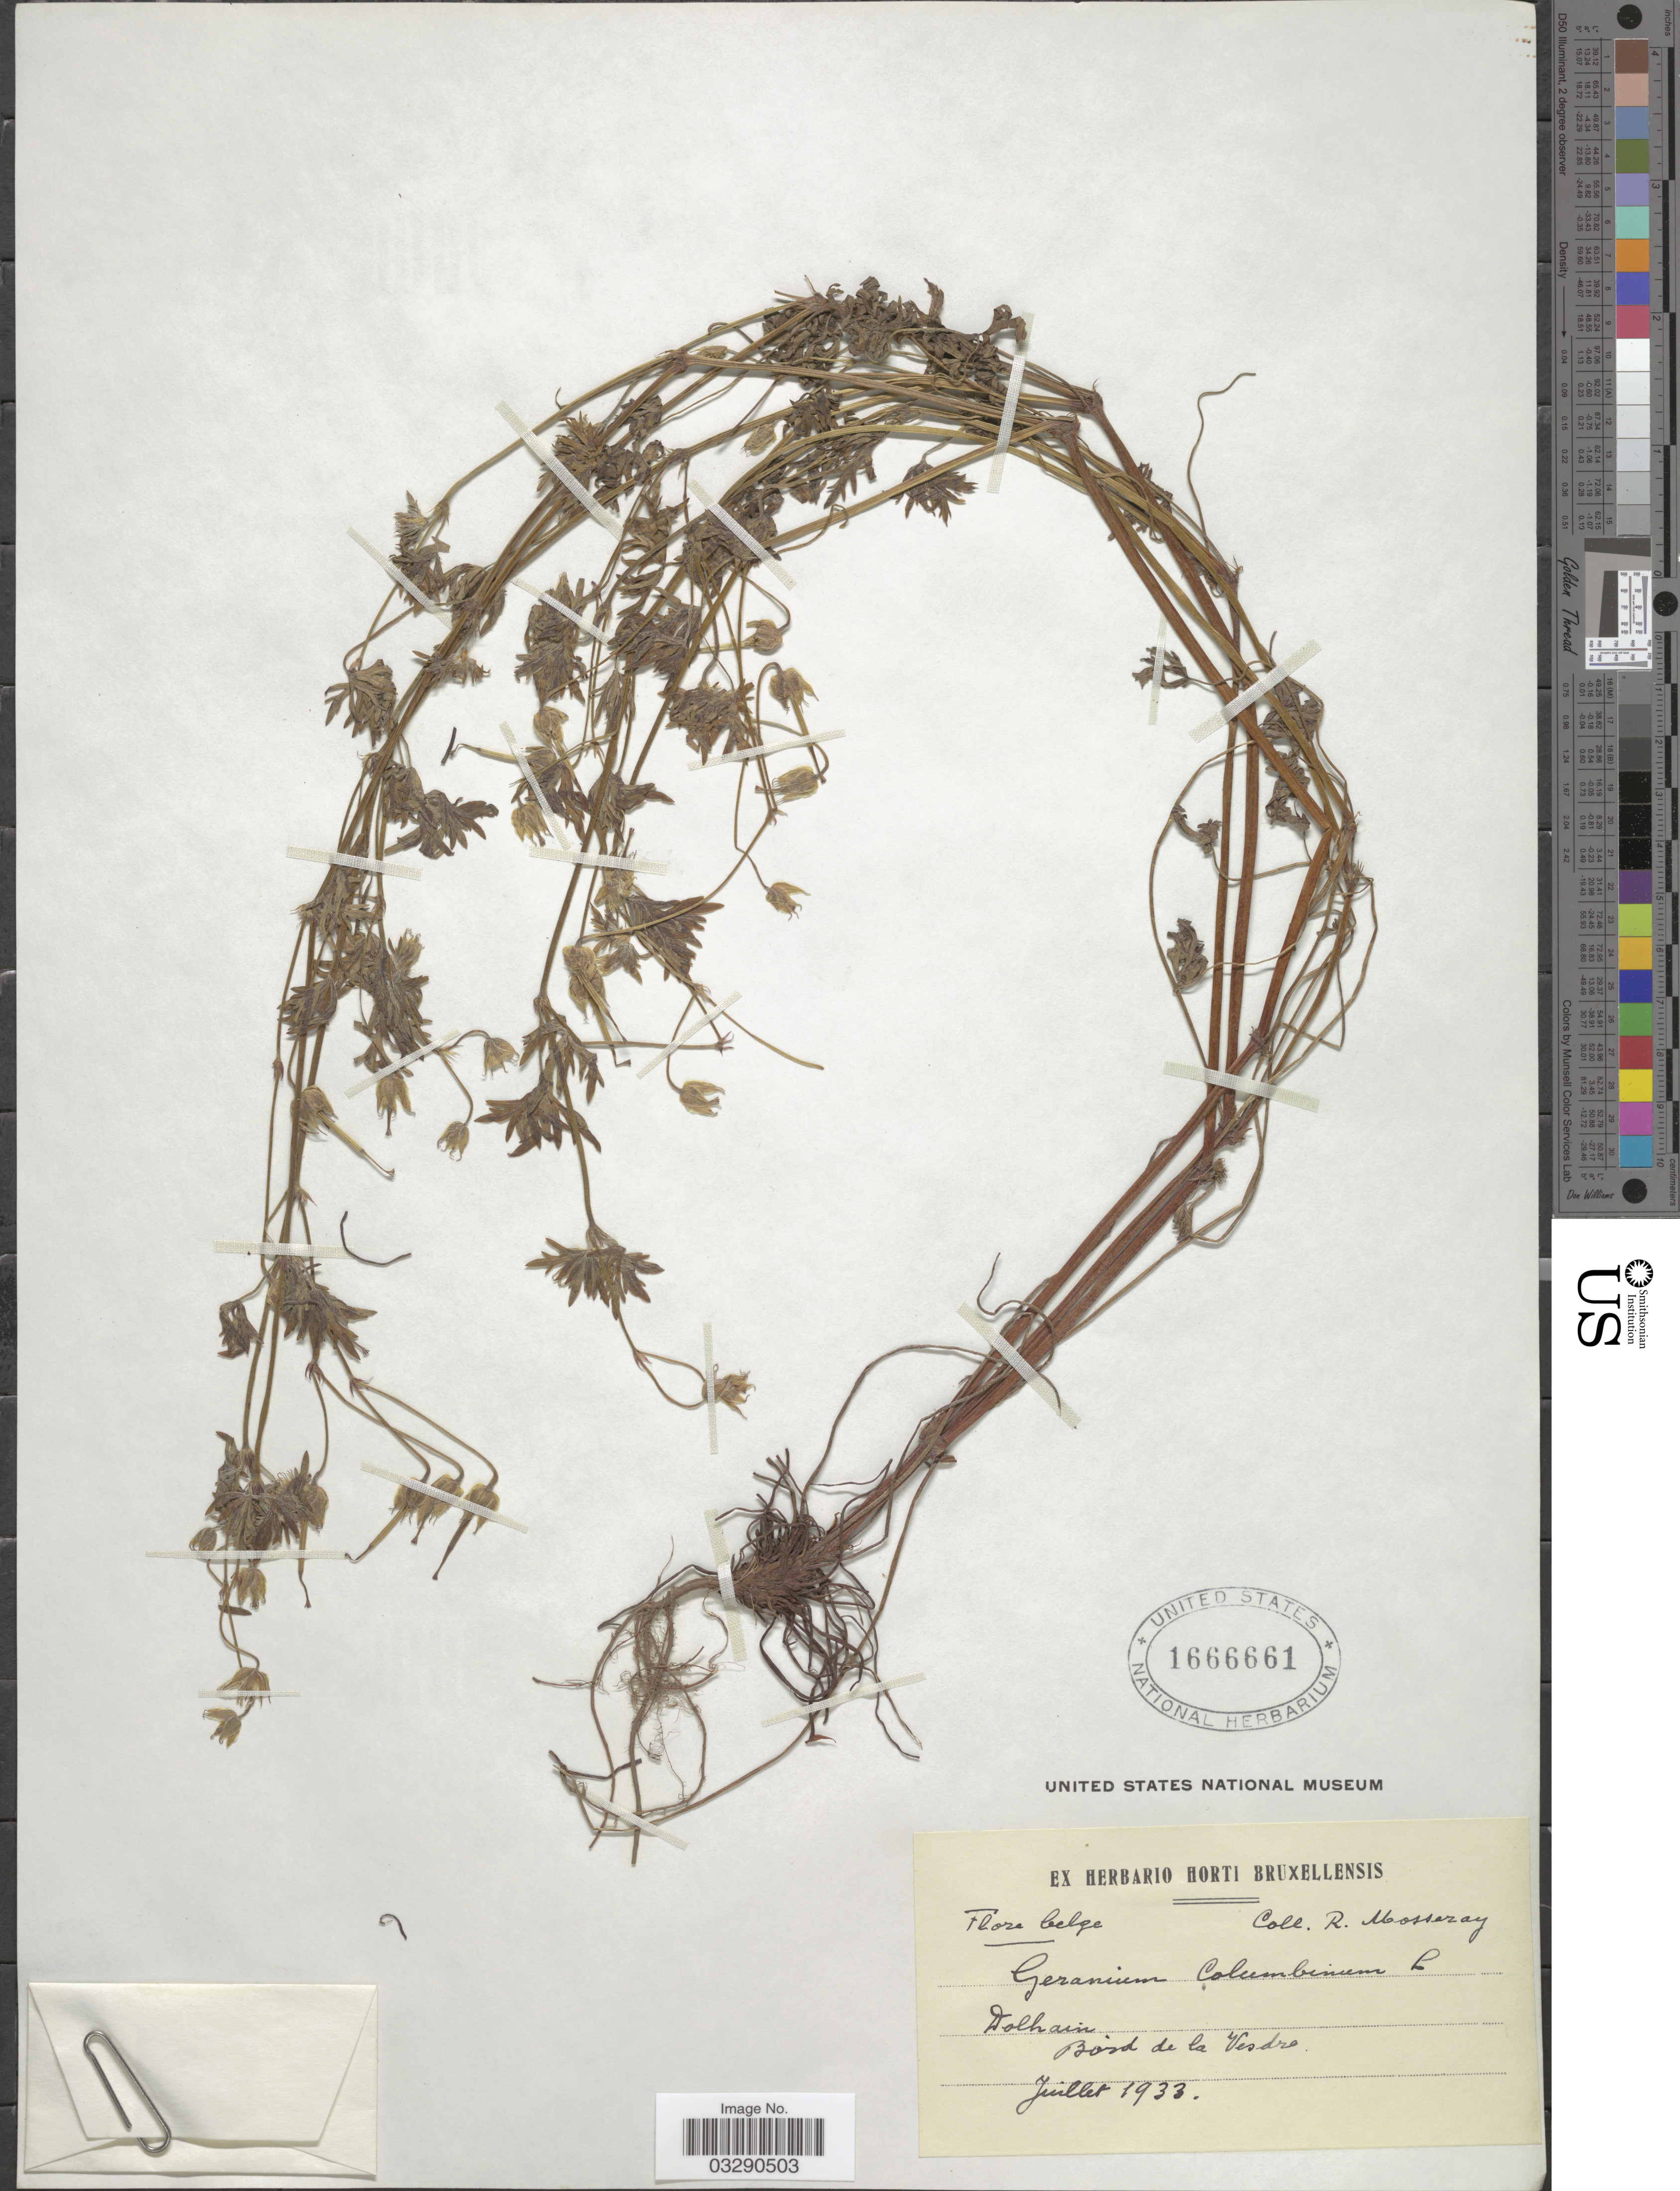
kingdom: Plantae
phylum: Tracheophyta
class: Magnoliopsida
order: Geraniales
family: Geraniaceae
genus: Geranium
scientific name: Geranium columbinum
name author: L.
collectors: R. Mosseray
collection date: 1933-07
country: Belgium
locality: Belge. Dolhain. Bord de la Vesdro.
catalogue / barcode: US 1666661